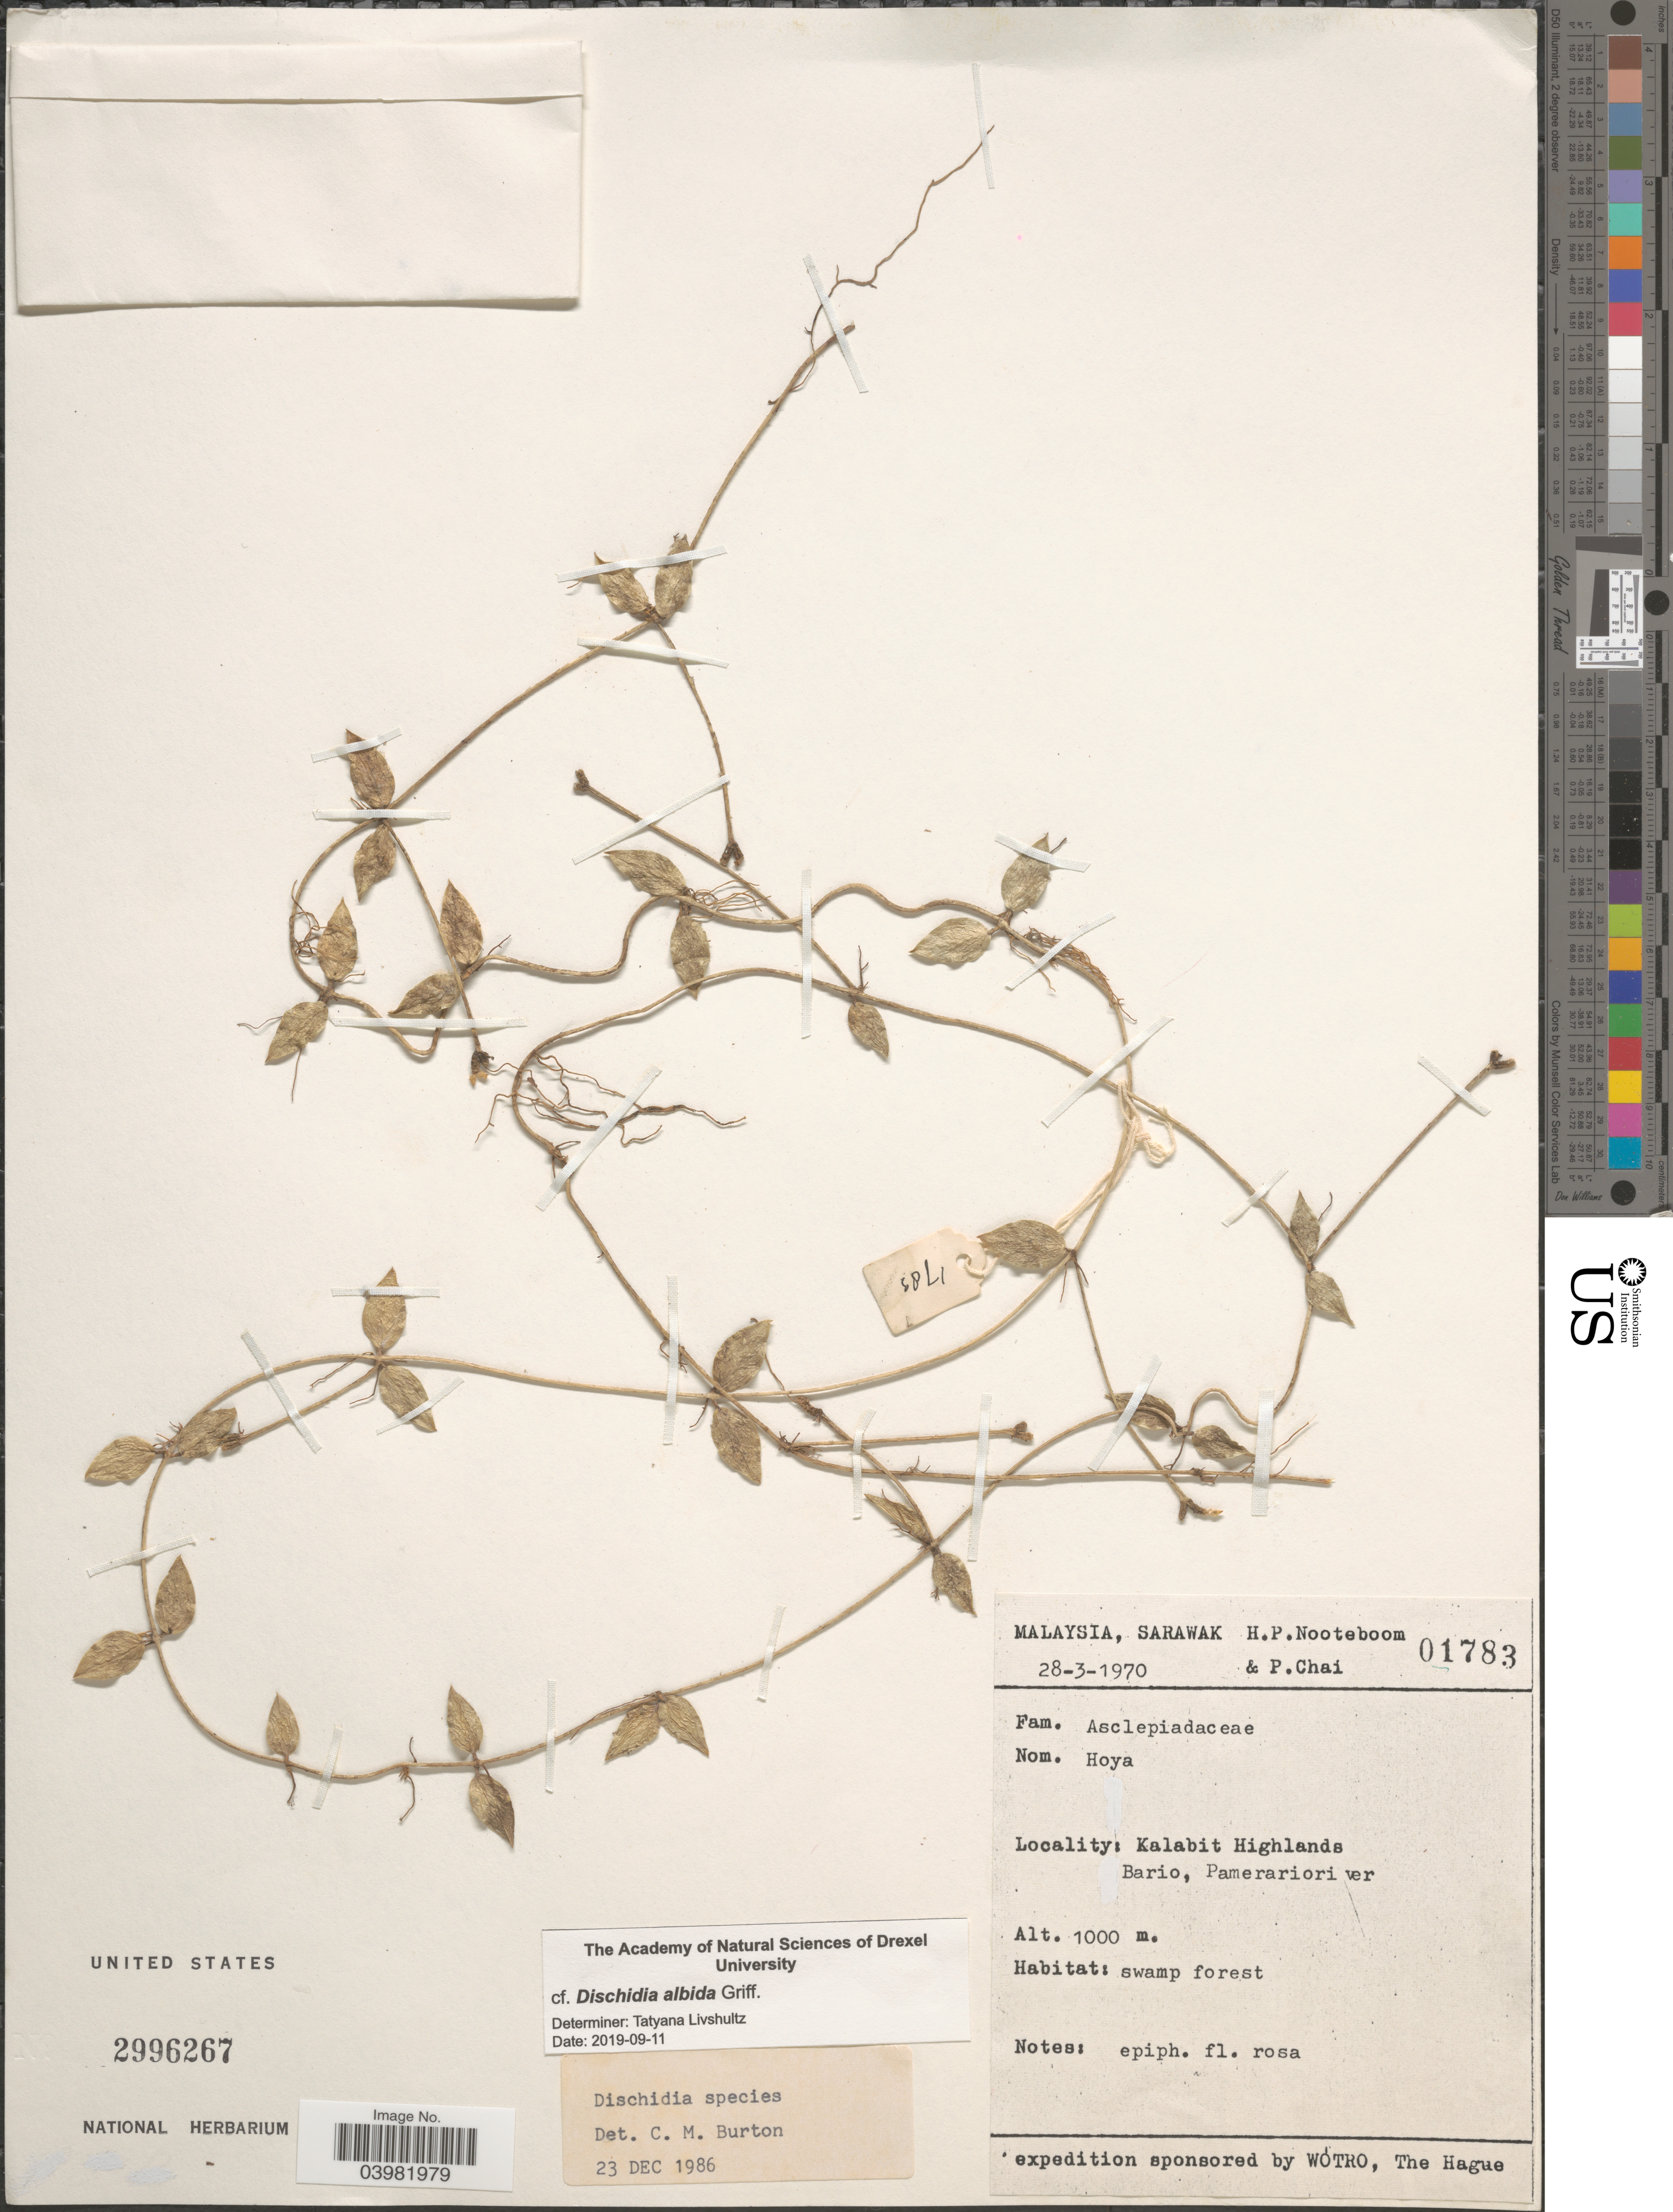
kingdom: Plantae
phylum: Tracheophyta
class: Magnoliopsida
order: Gentianales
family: Apocynaceae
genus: Dischidia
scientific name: Dischidia albida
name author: Griff.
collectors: H. P. Nooteboom & P. Chai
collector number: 01783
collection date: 1970-03-28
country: Malaysia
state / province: Sarawak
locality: Kalabit Highlands. Bario, Pamerariori ver.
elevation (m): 1000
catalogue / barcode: US 2996267